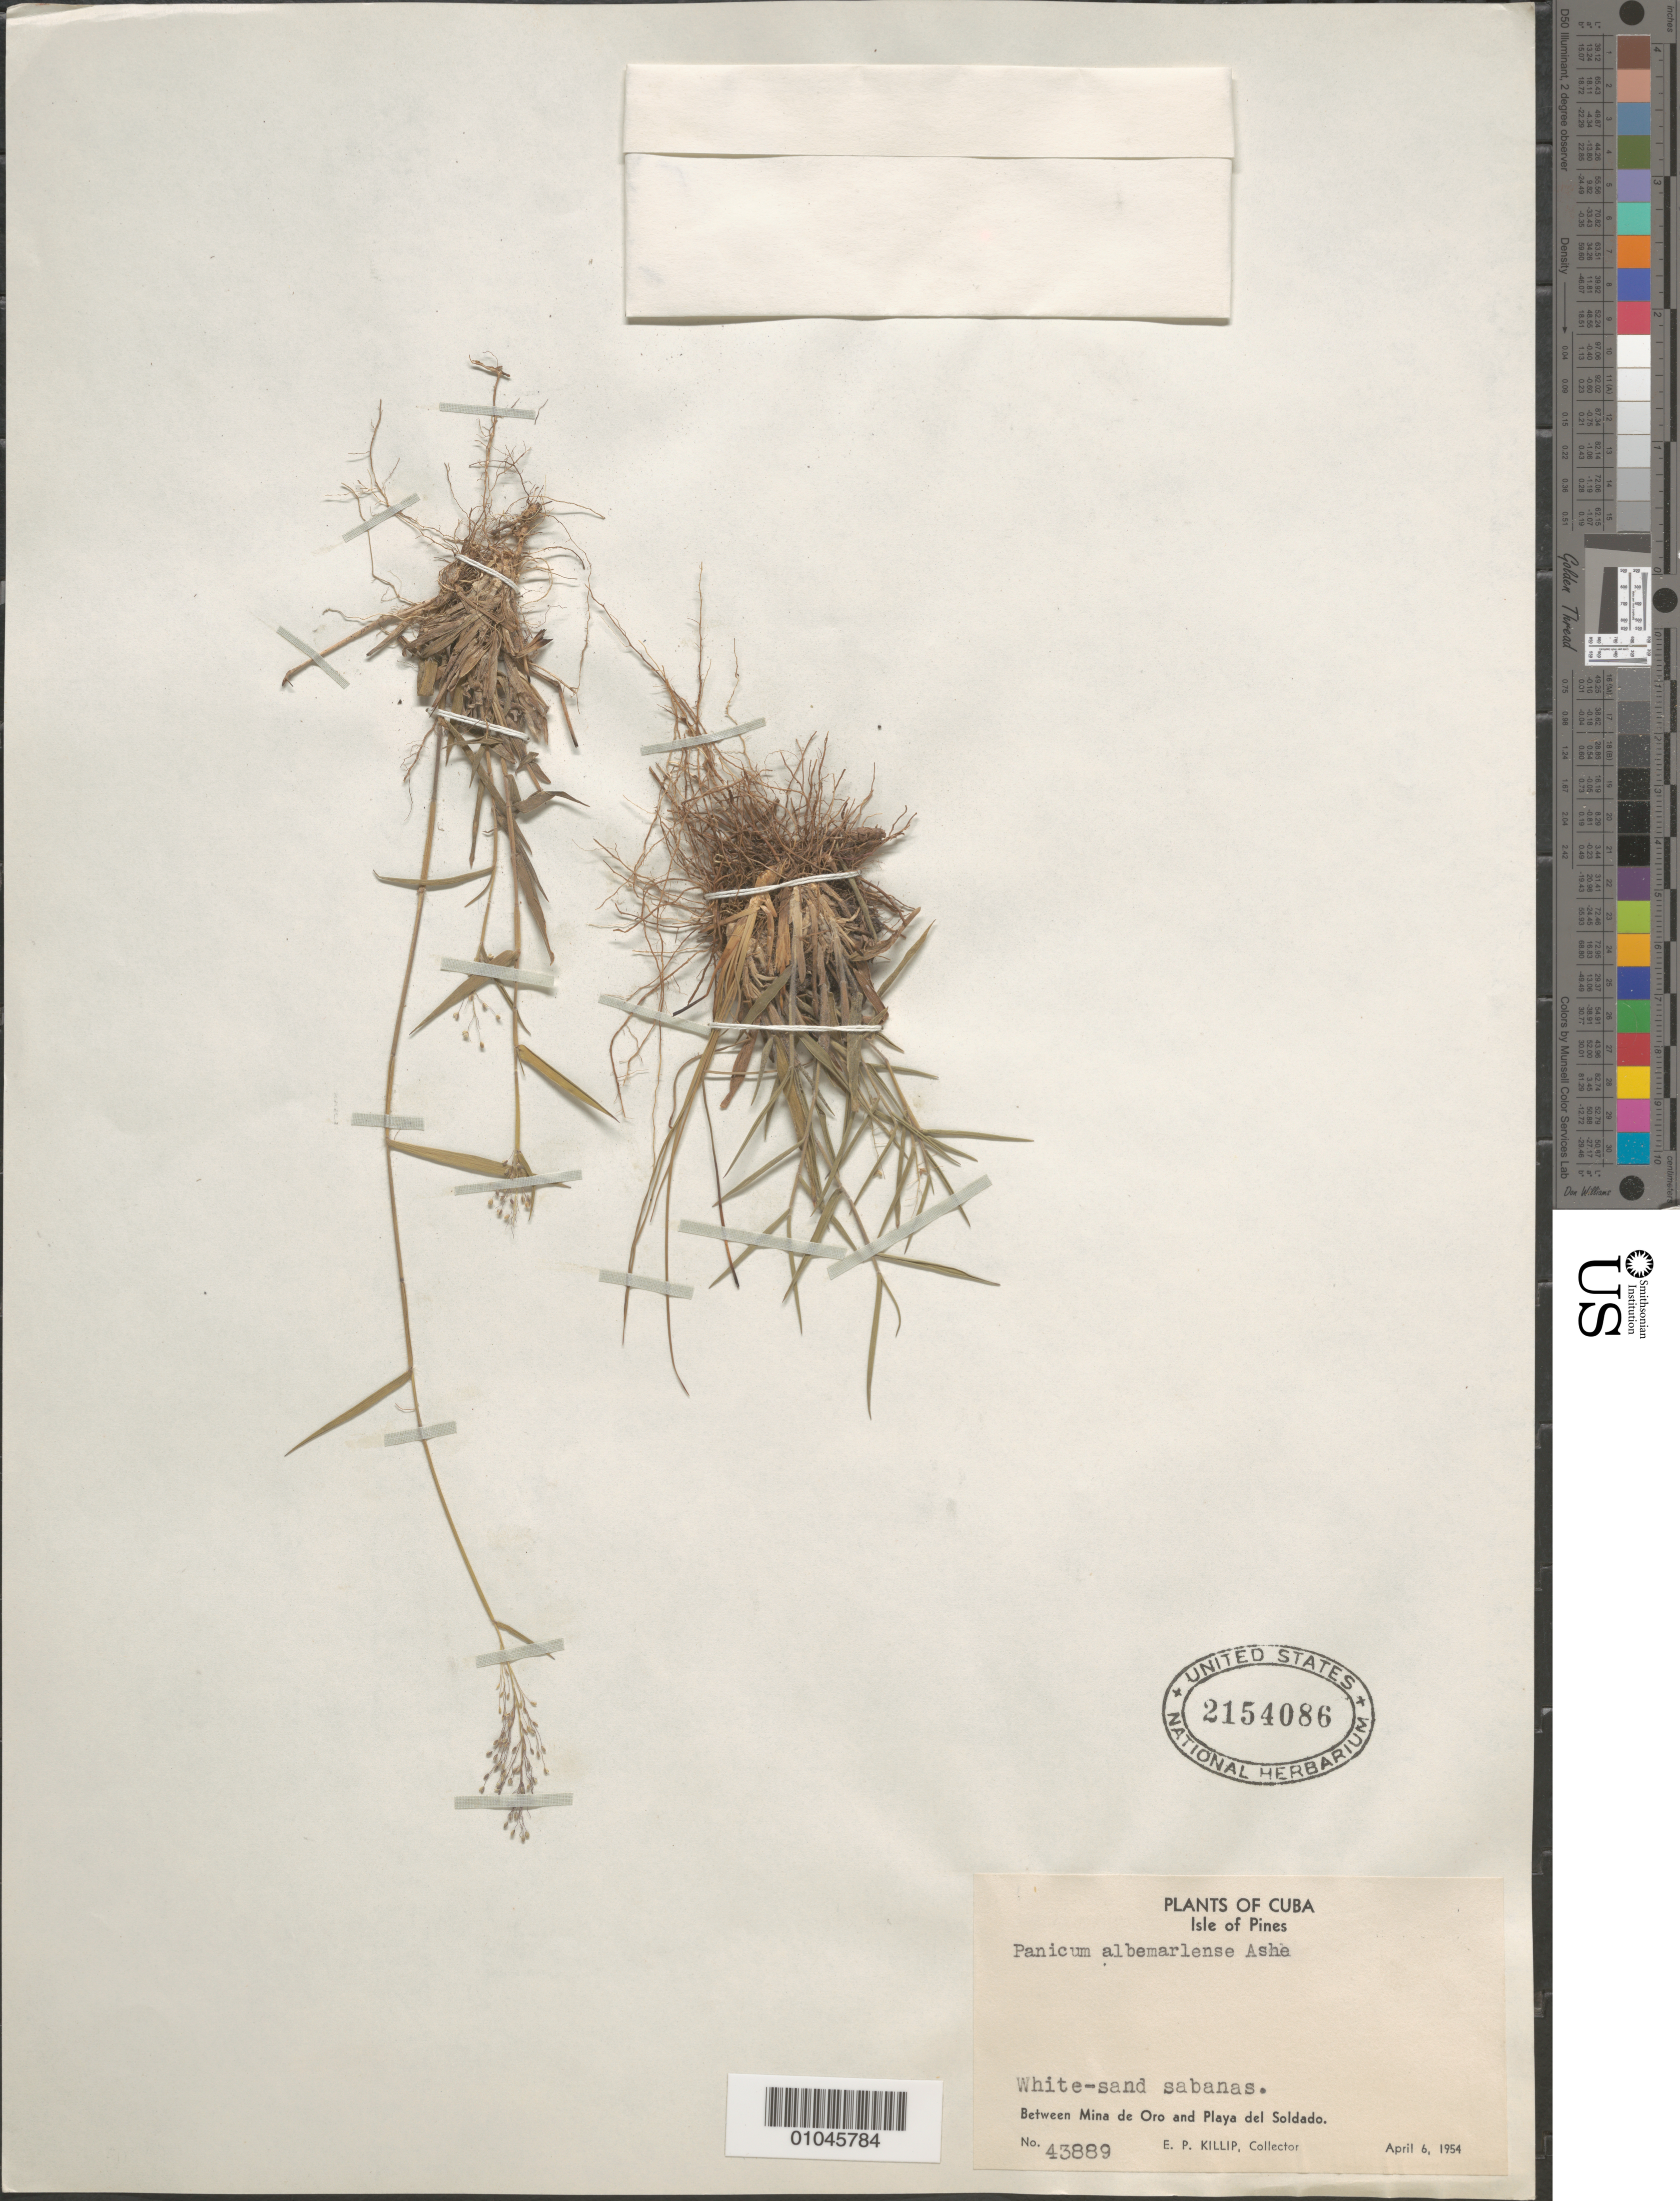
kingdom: Plantae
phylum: Tracheophyta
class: Liliopsida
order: Poales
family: Poaceae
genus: Panicum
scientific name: Panicum albemarlense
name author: Ashe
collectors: E. P. Killip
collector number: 43889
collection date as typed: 06 Apr 1954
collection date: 1954-04-06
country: Cuba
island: Cuba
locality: White-sand sabanas Between Mina de Oro and Playa del Soldado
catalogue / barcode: US 2154086